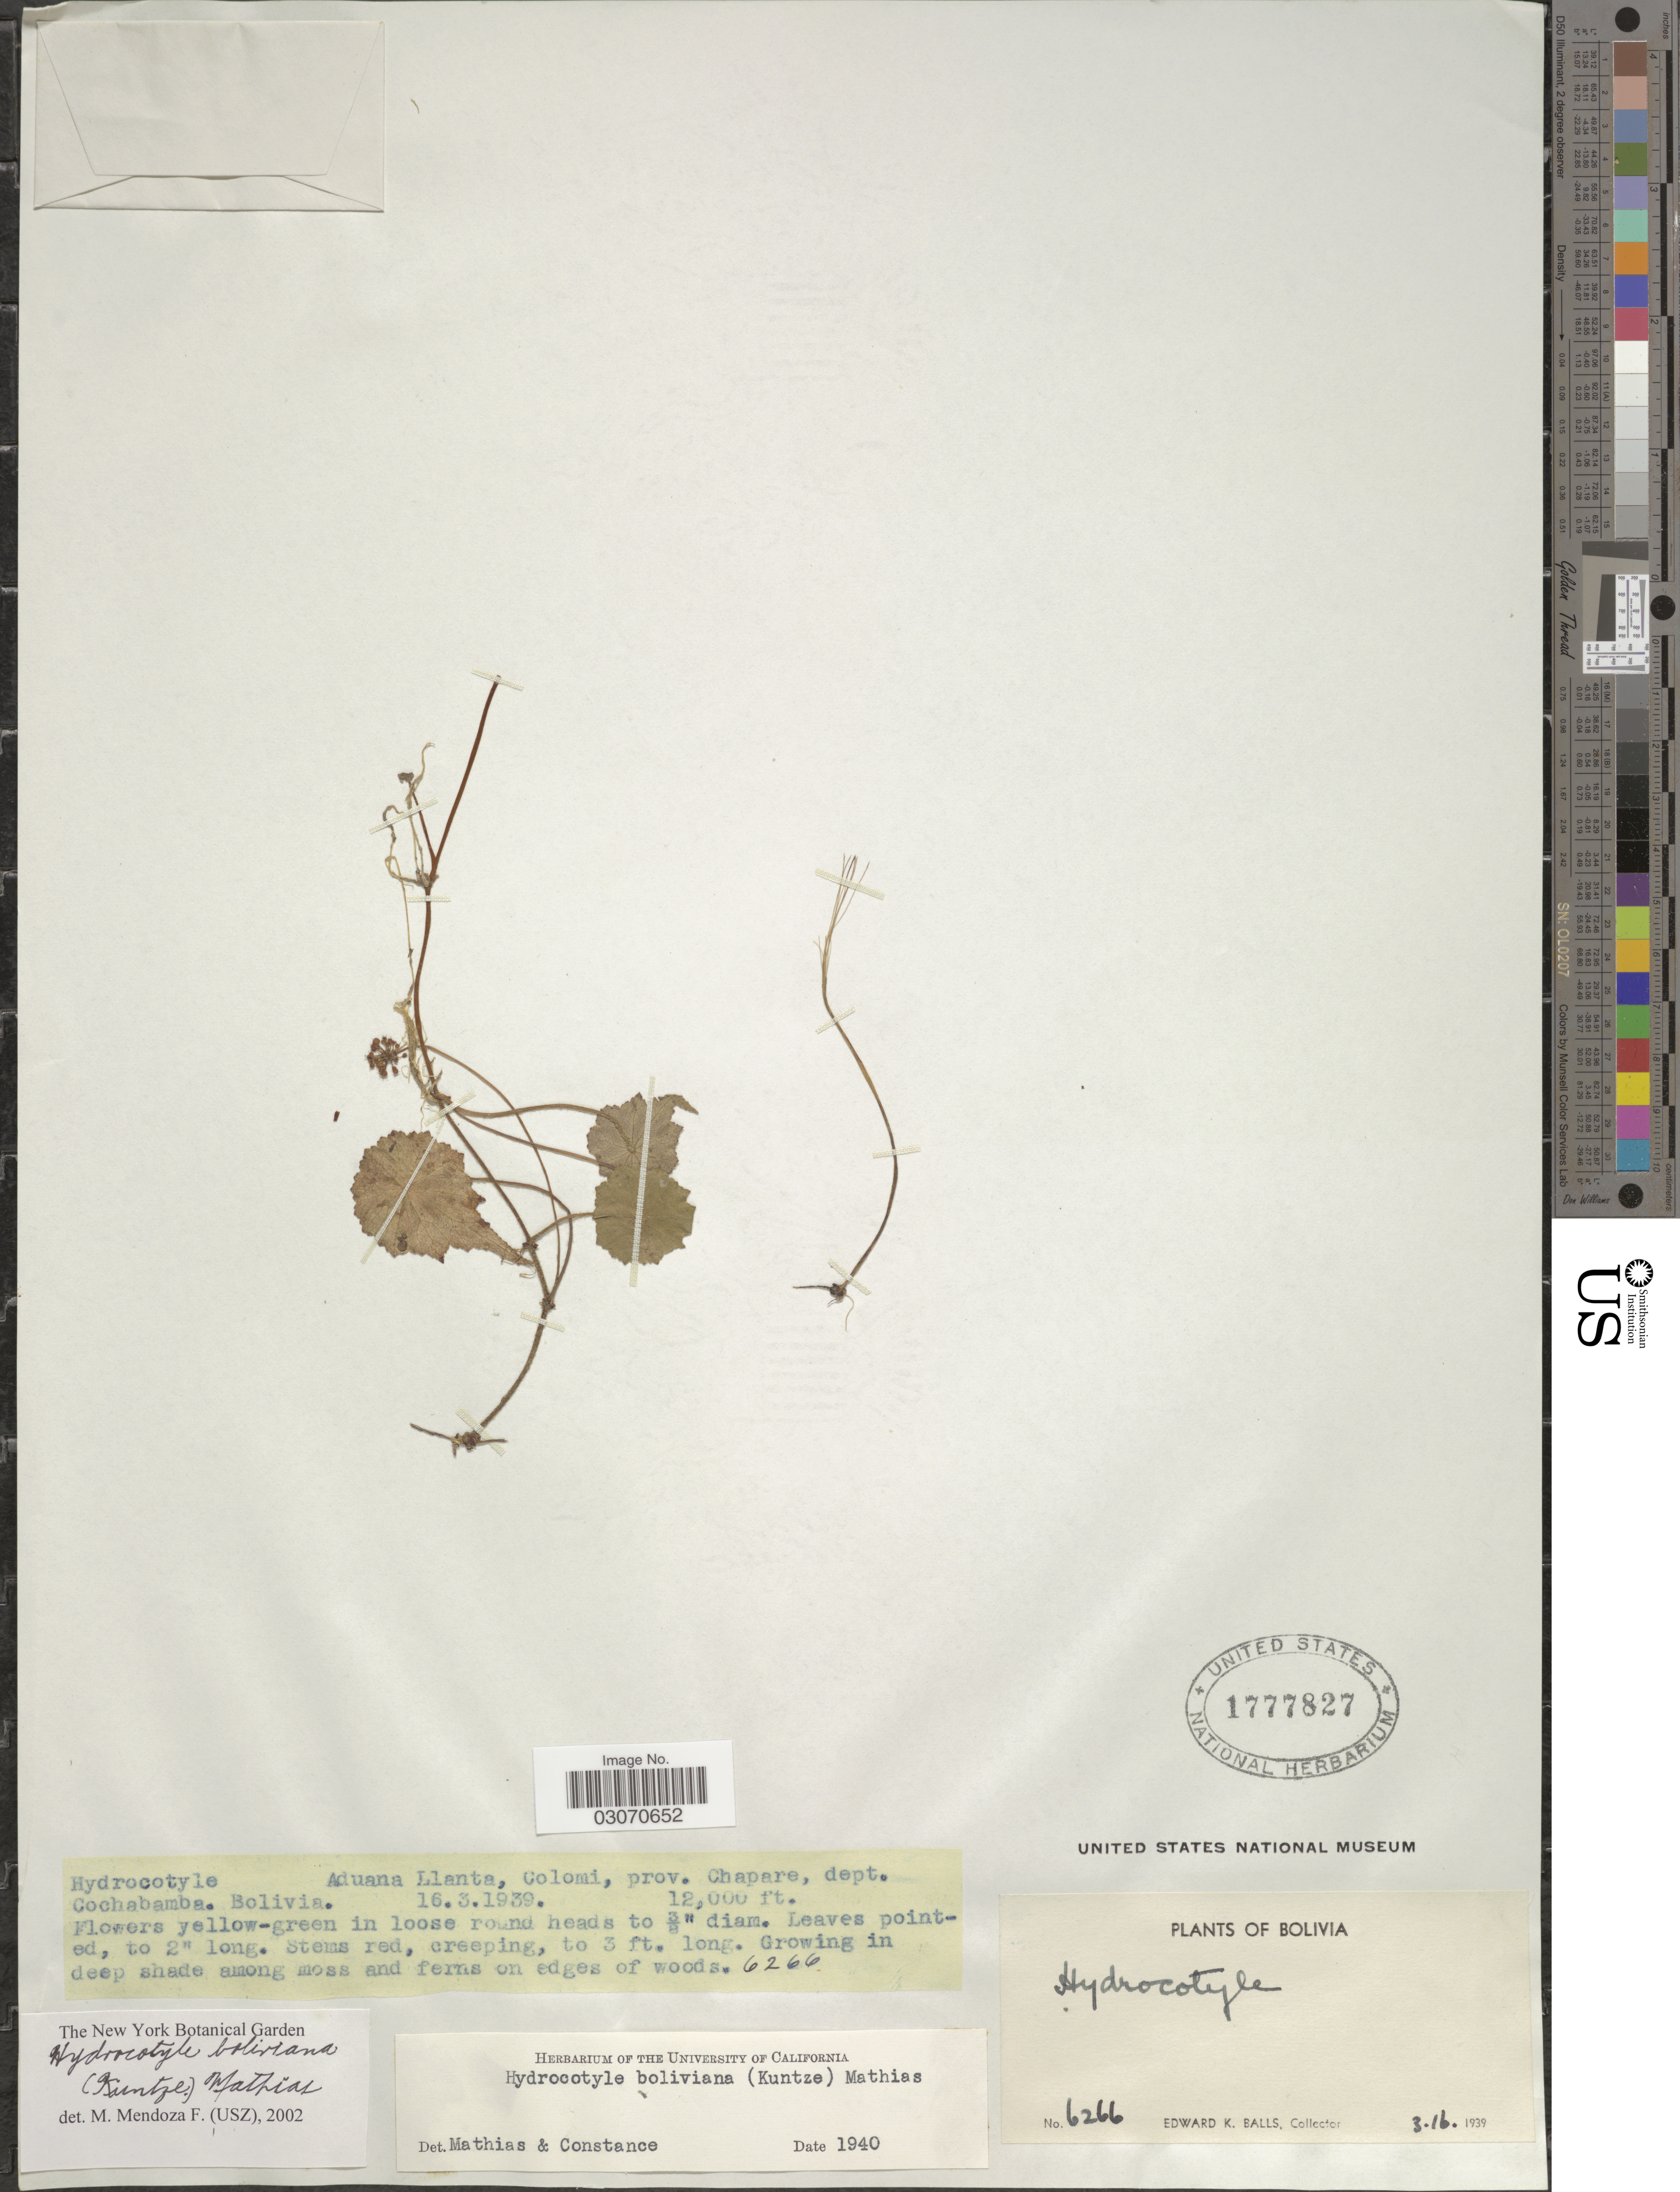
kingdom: Plantae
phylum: Tracheophyta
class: Magnoliopsida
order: Apiales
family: Araliaceae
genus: Hydrocotyle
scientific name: Hydrocotyle eccentrica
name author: Britton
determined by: Mendoza, M.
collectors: E. K. Balls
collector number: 6266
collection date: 1939-03-16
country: Bolivia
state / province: Cochabamba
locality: Aduana Llanta, Colomi, prov. Chapare, dept. Cochabamba.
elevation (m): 3658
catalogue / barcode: US 1777827